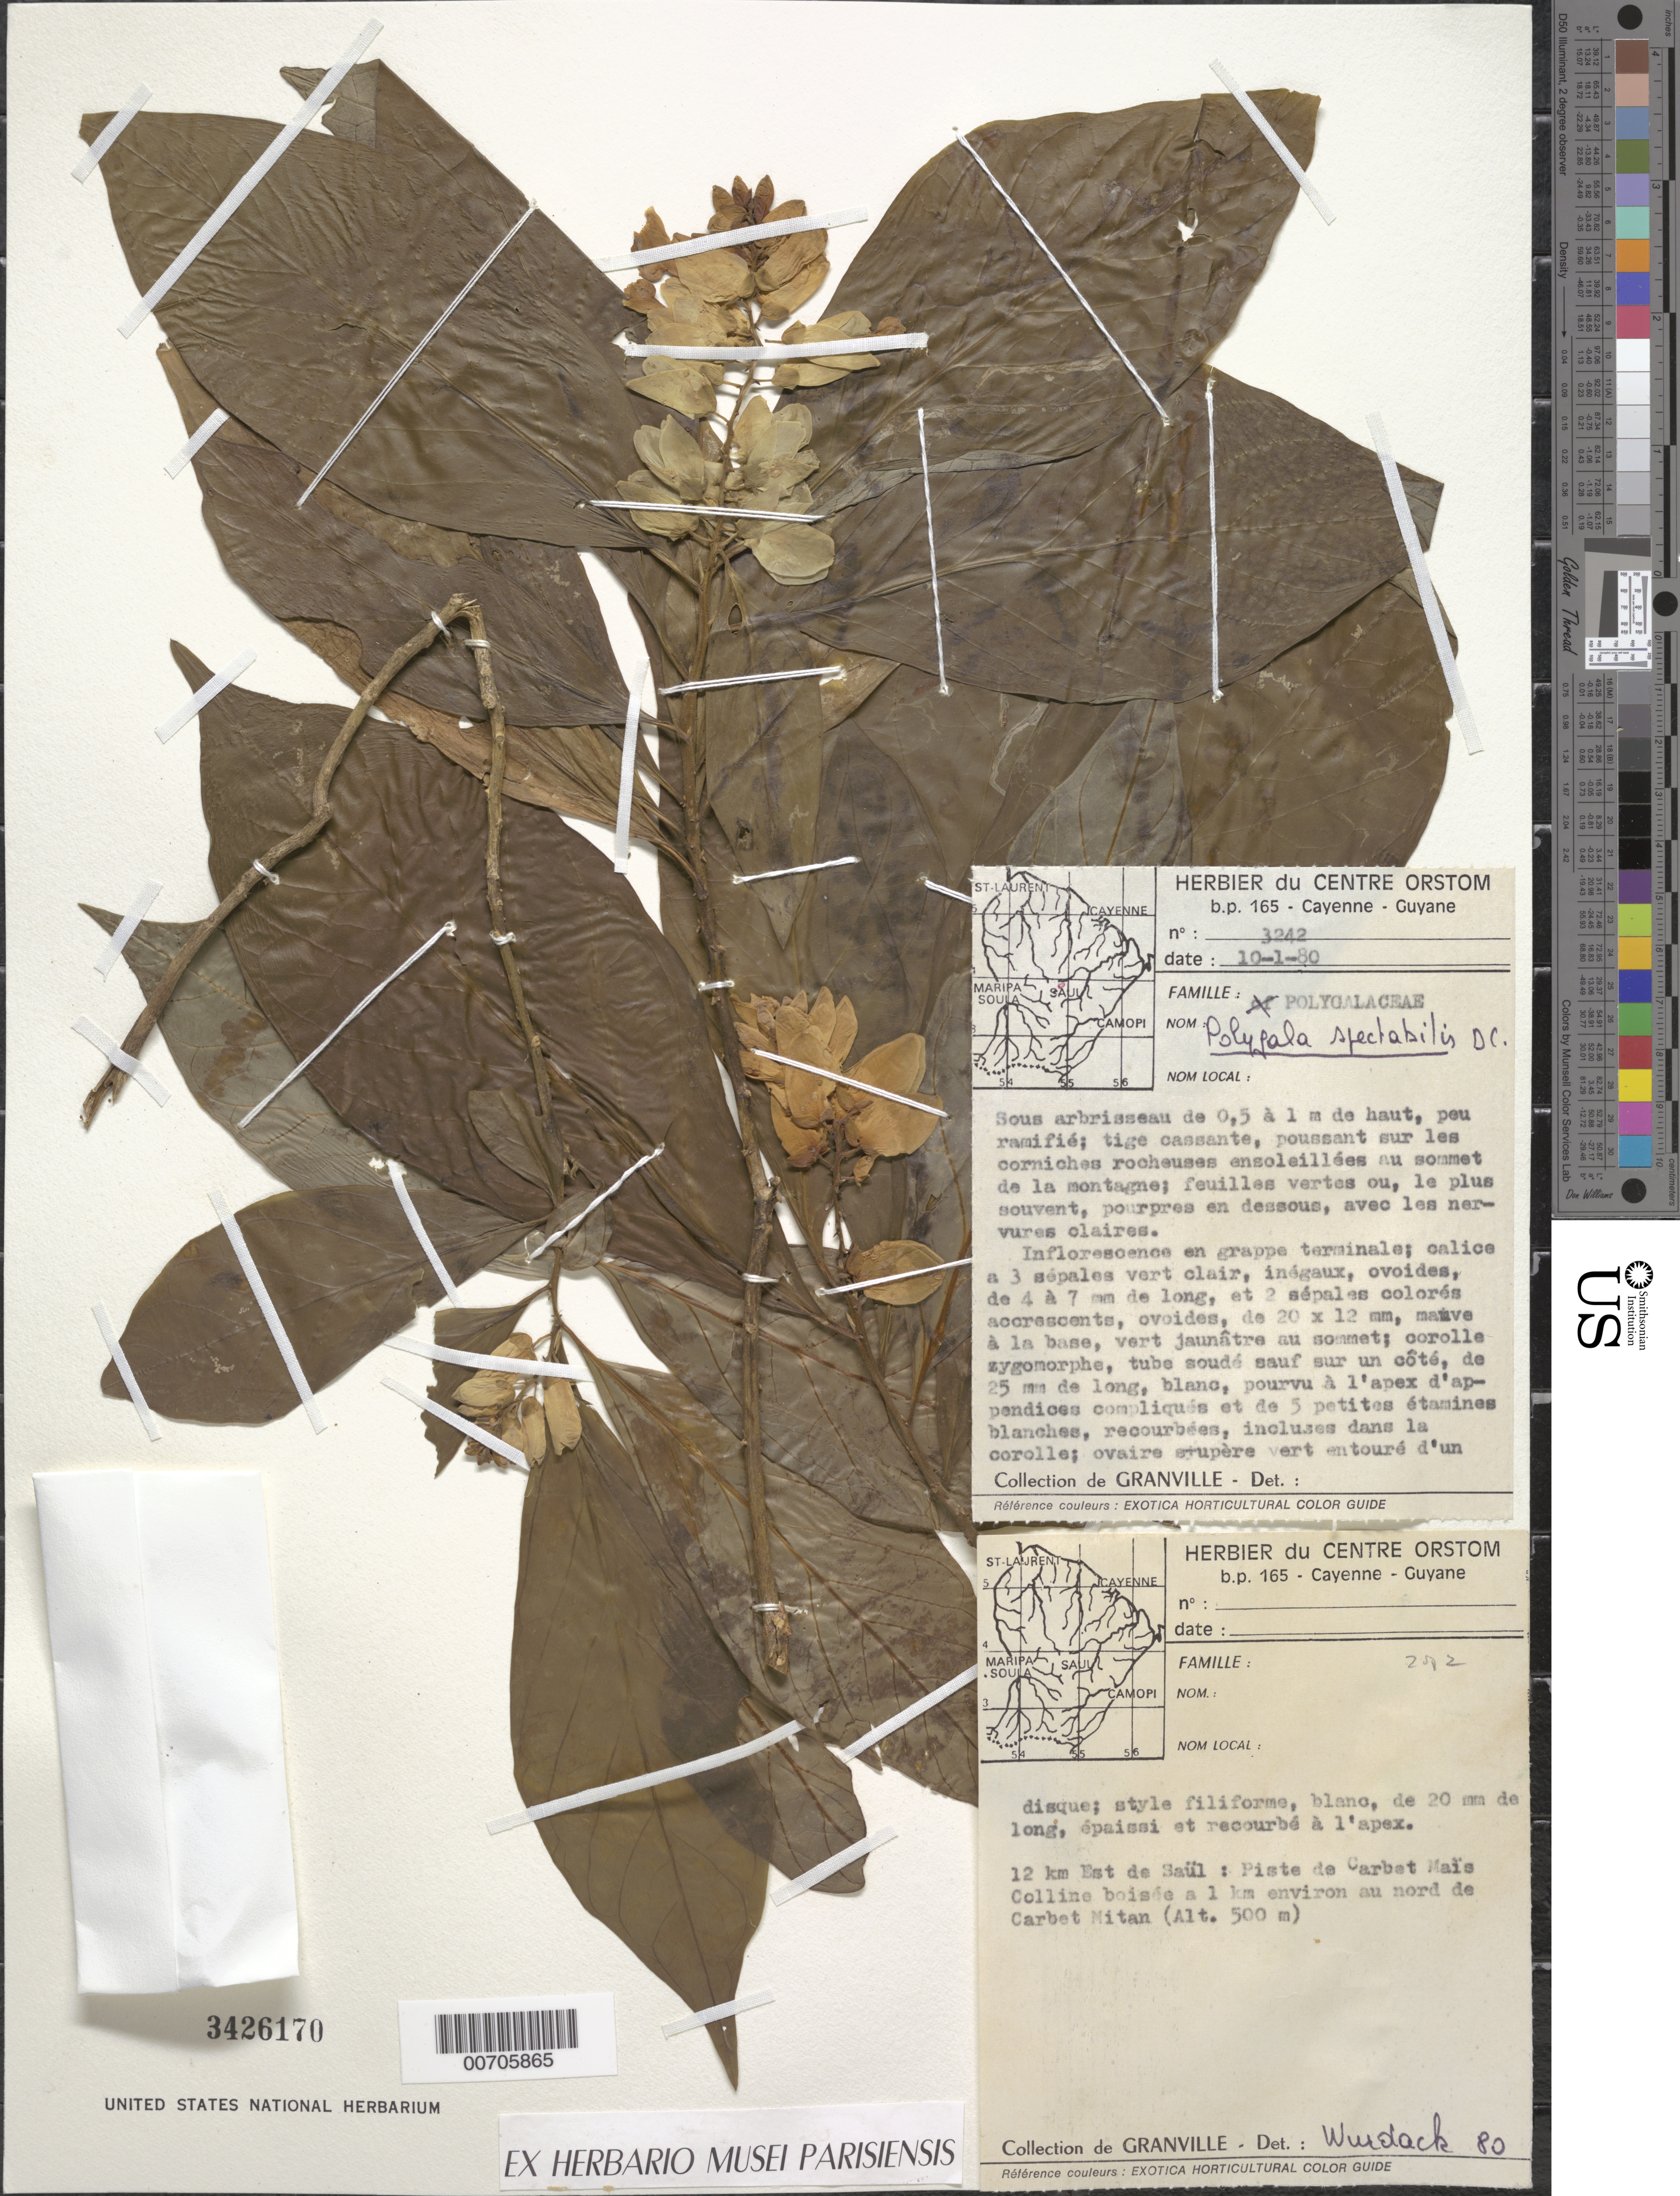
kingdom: Plantae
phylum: Tracheophyta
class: Magnoliopsida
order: Fabales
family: Polygalaceae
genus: Caamembeca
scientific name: Caamembeca spectabilis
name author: (DC.) J.F.B. Pastore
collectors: de Granville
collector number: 3242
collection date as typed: Transcribed d/m/y: 10/1/80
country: French Guiana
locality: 12 km Est de Saül: Piste de Carbet Maïs. Colline bois de a 1 km environ au nord de Carbet Mitan.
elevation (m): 500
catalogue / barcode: US 3426170